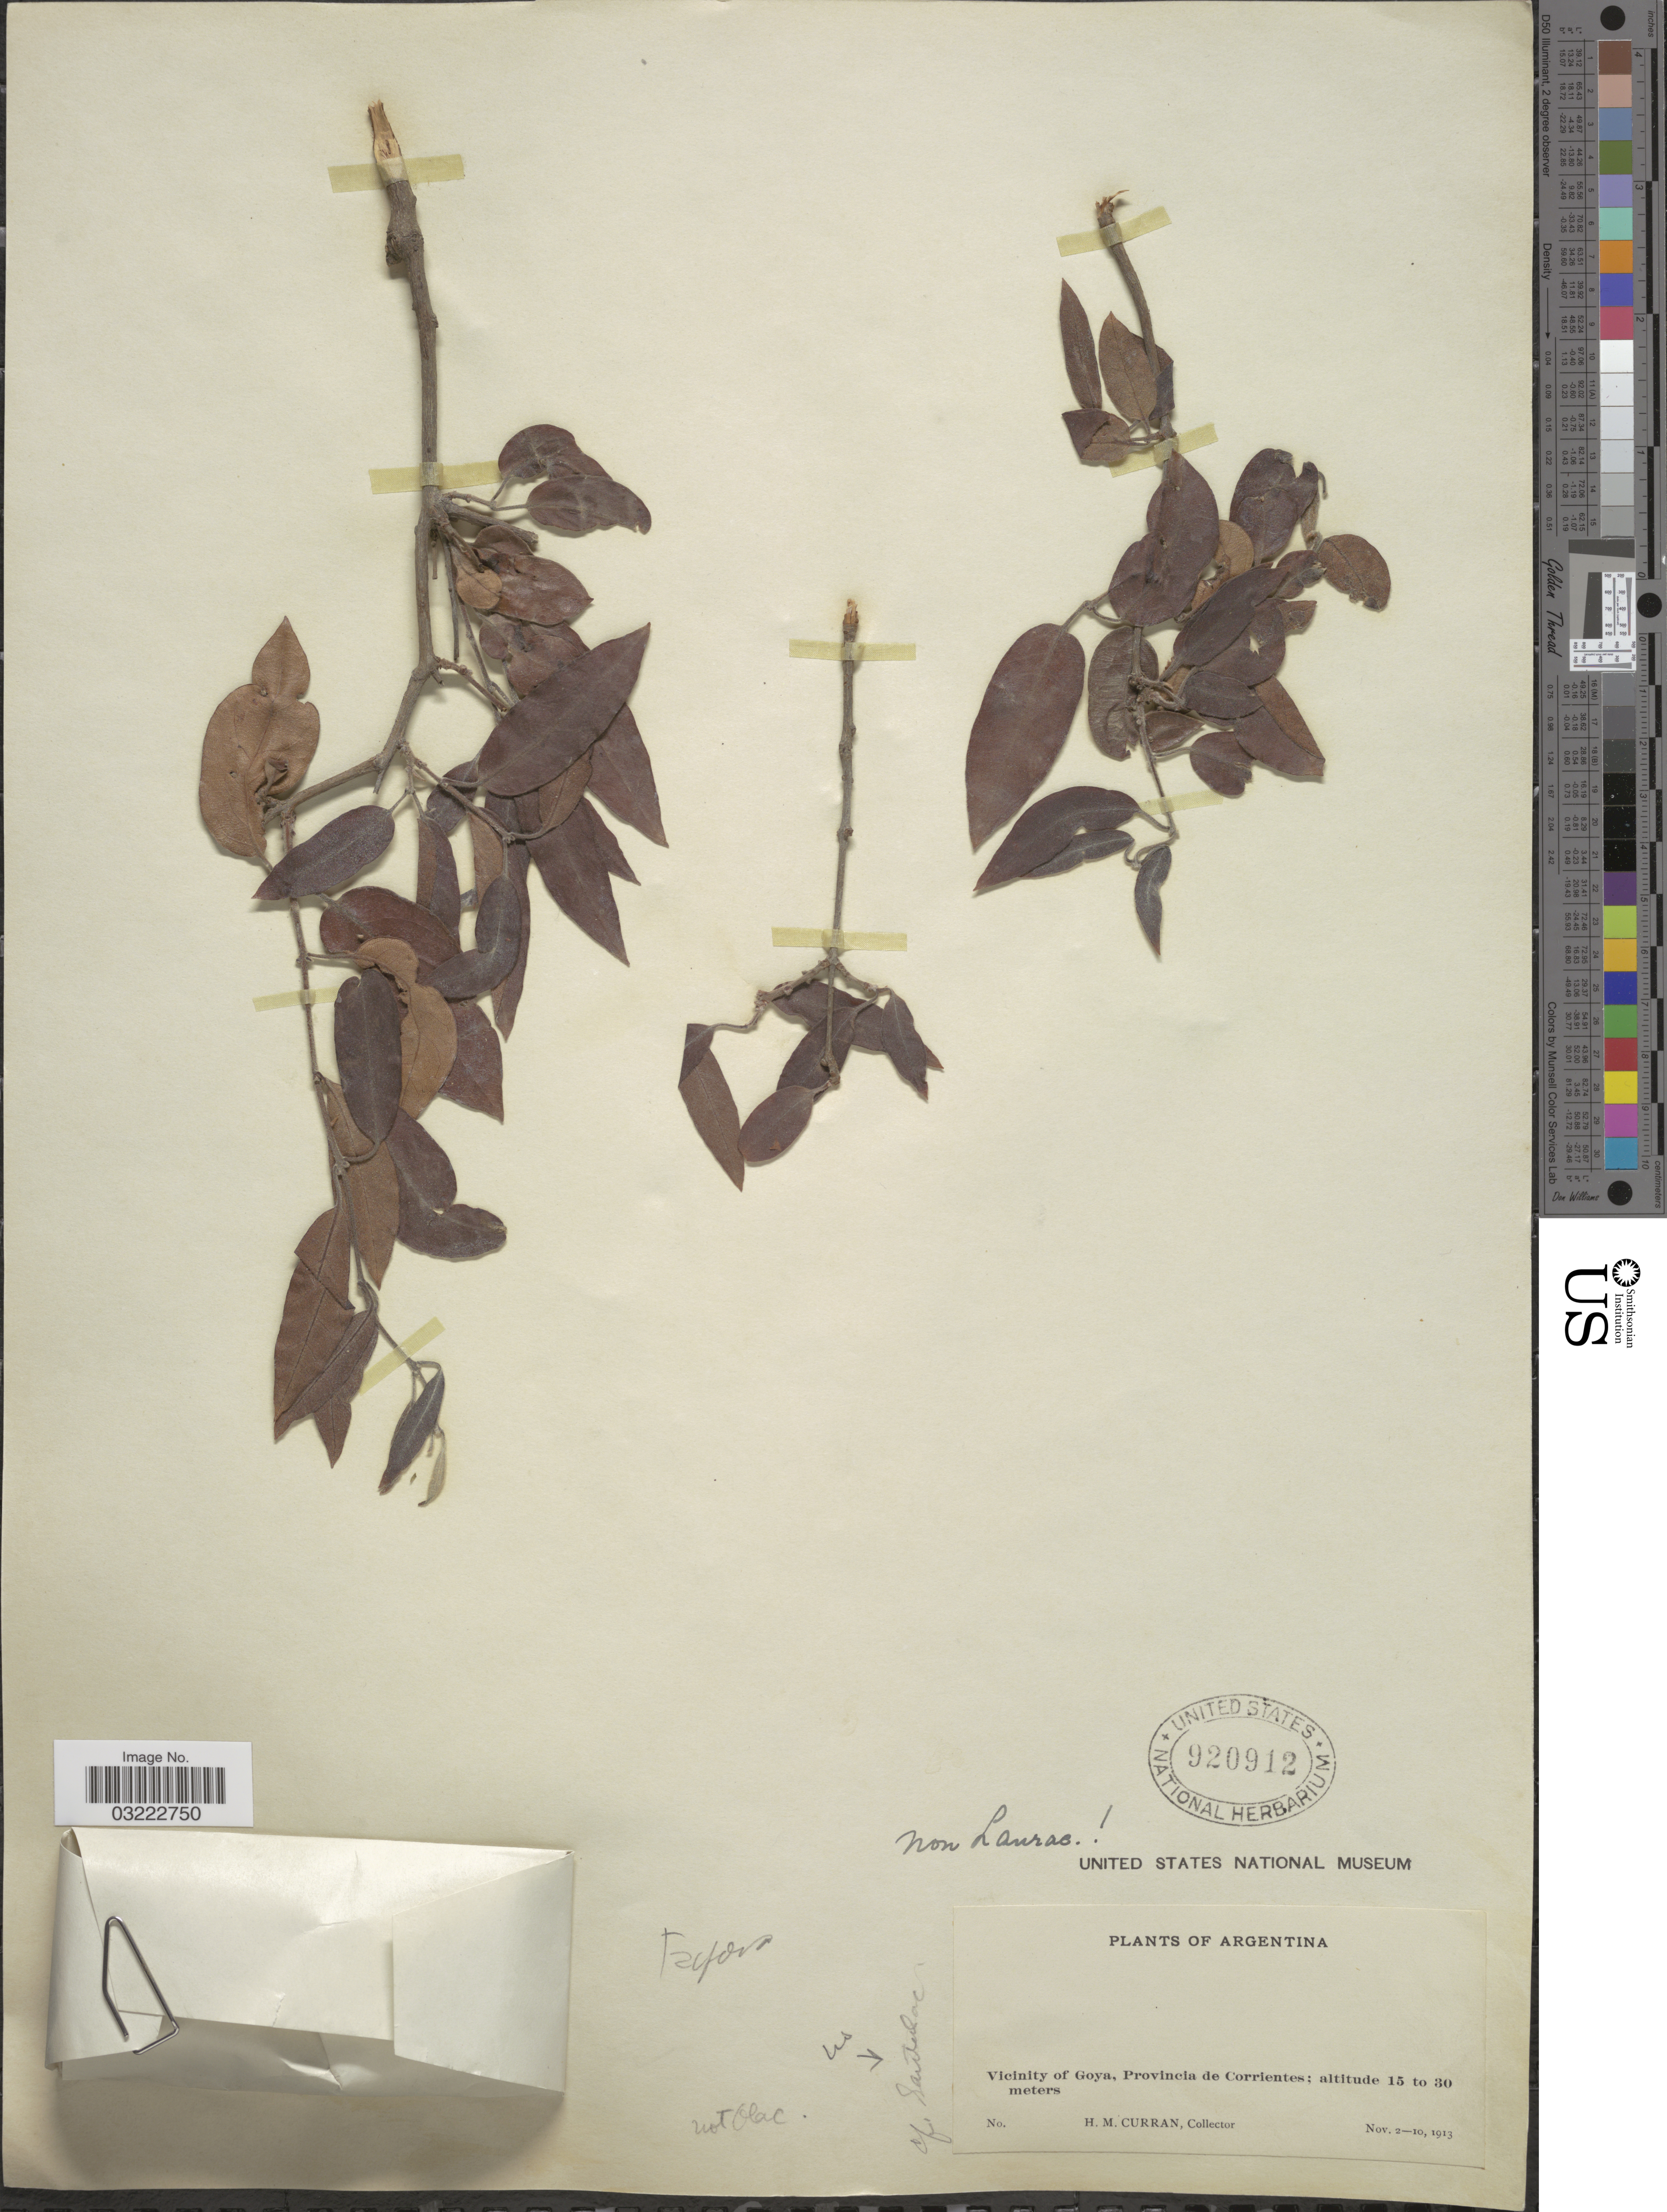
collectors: H. M. Curran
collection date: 1913-11-02/1913-11-10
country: Argentina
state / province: Corrientes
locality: Vicinity of Goya.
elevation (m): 15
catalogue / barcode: US 920912